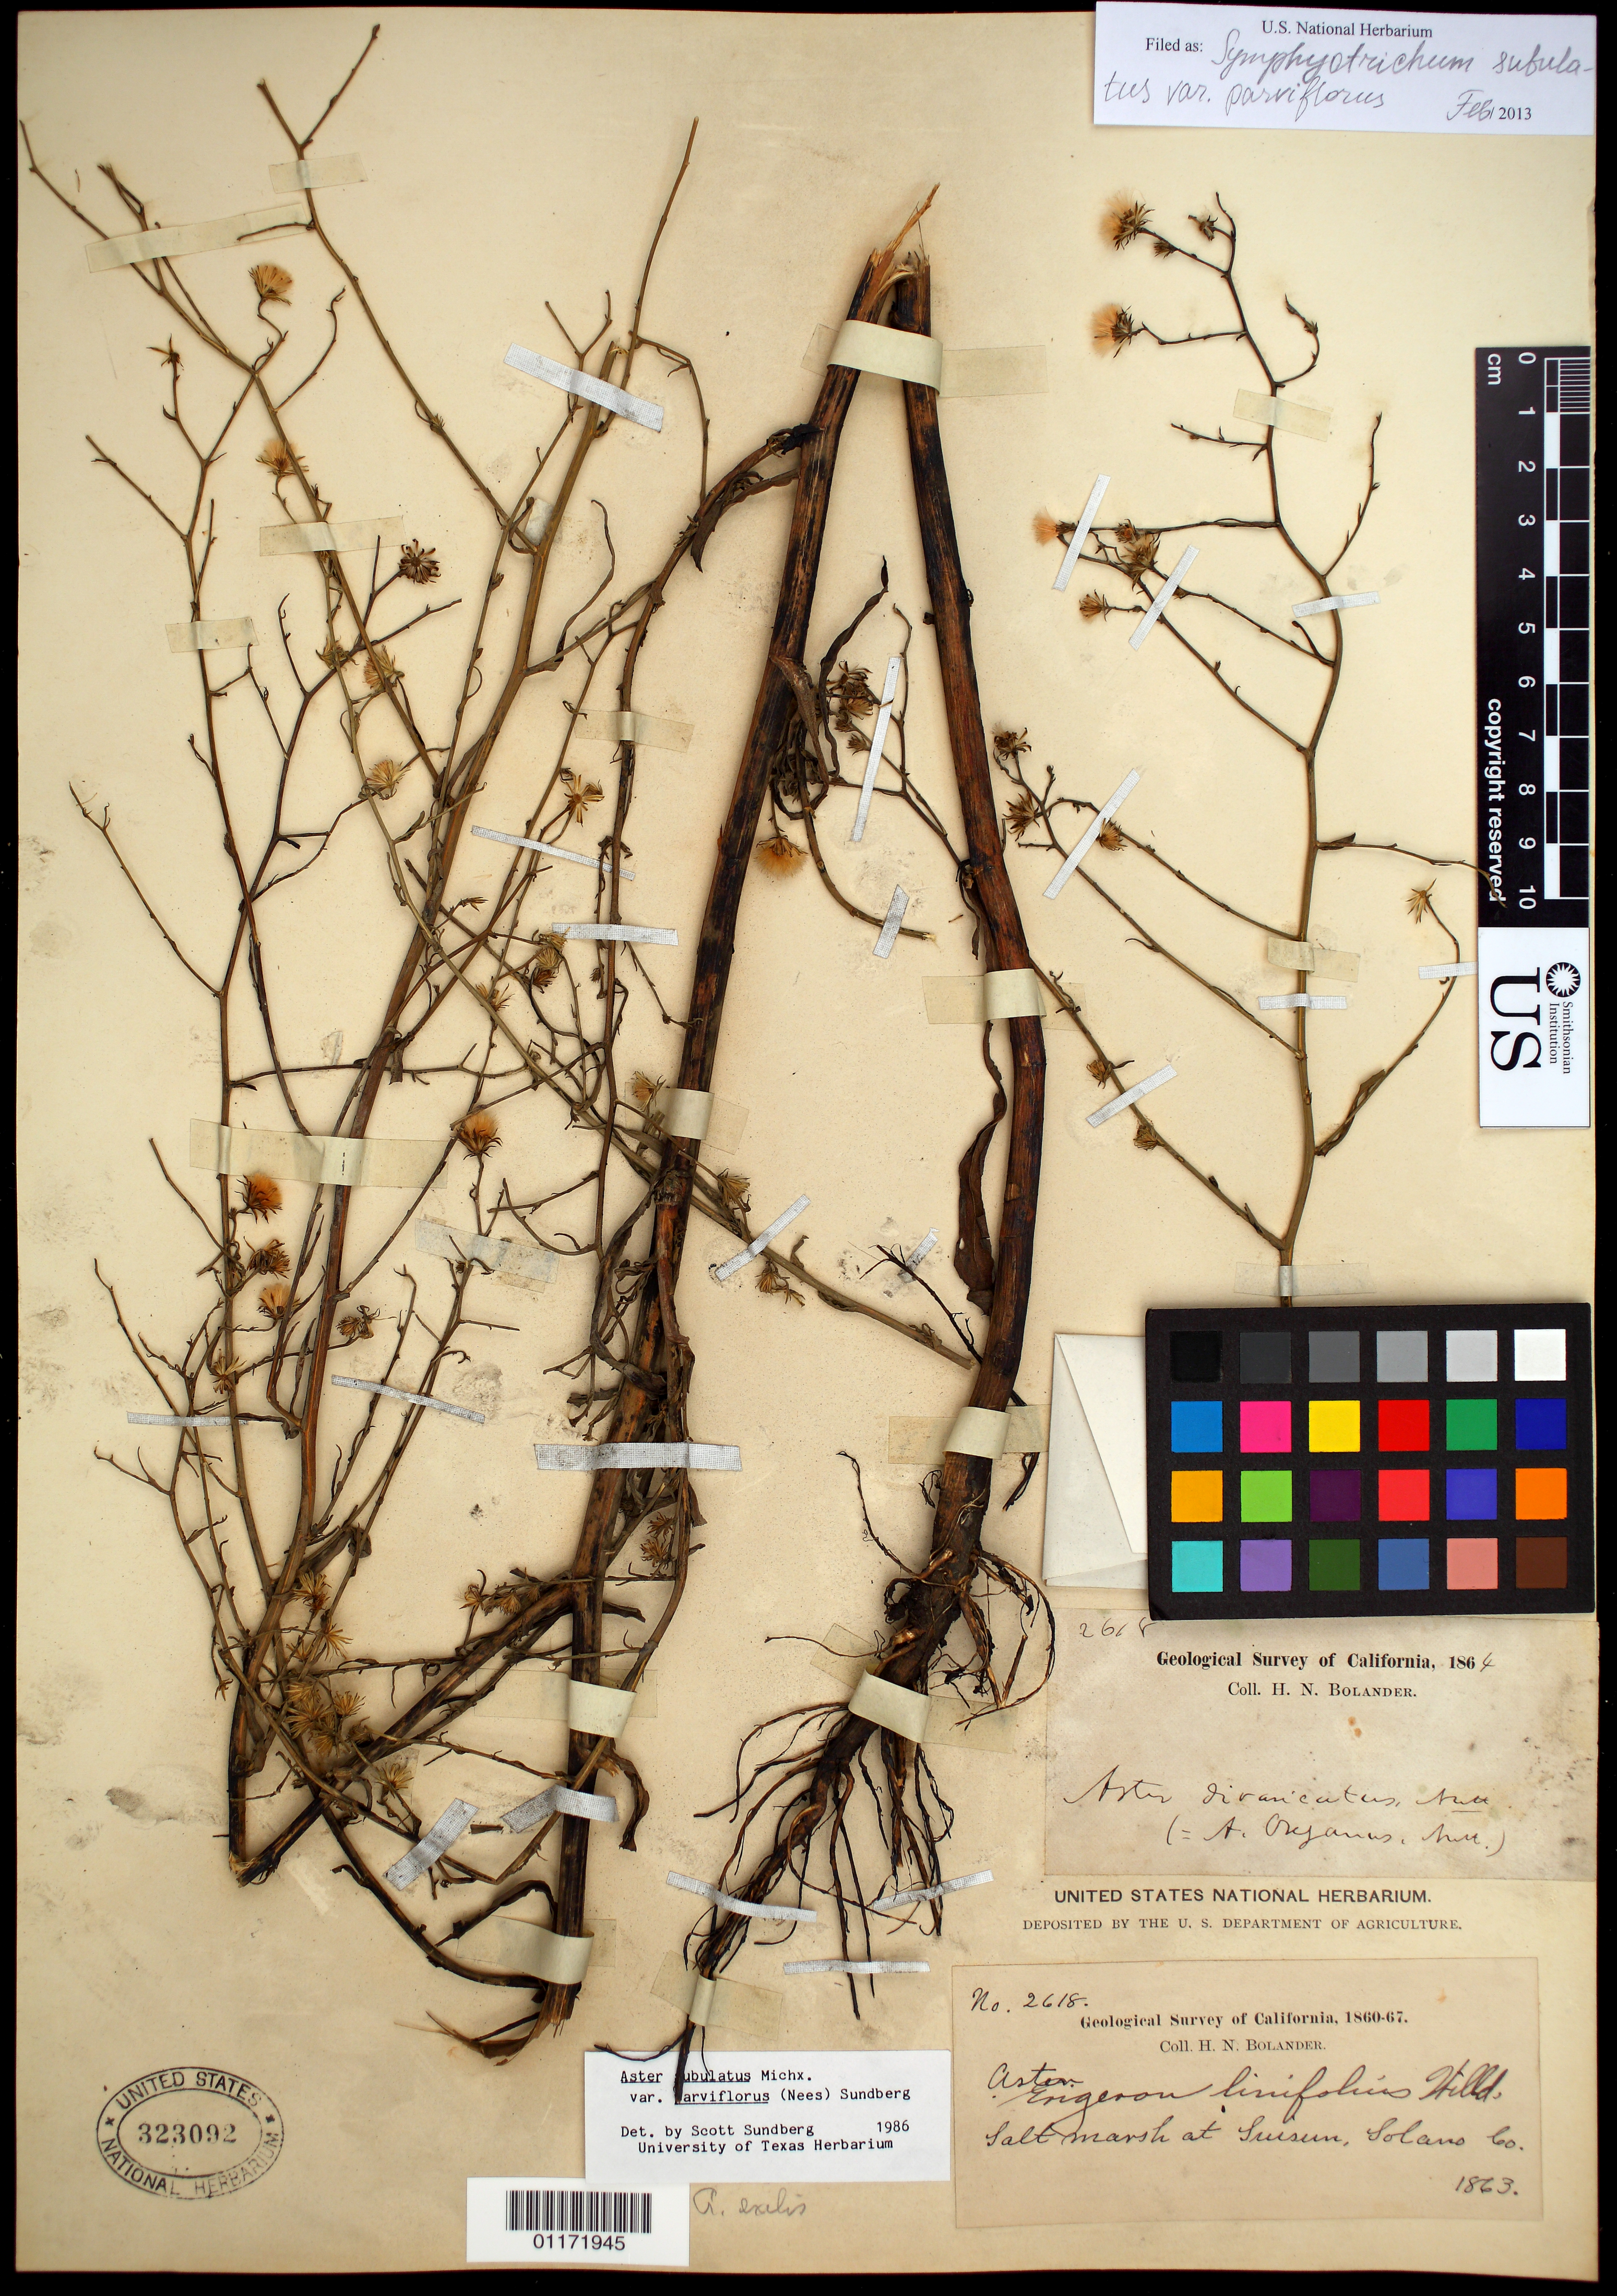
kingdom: Plantae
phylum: Tracheophyta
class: Magnoliopsida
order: Asterales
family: Asteraceae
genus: Symphyotrichum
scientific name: Symphyotrichum subulatum var. parviflorum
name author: (Nees) S.D. Sundb.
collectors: H. Bolander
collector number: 2618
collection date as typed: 1863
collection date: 1863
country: United States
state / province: California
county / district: Solano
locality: Salt marsh at Suisun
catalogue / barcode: US 323092